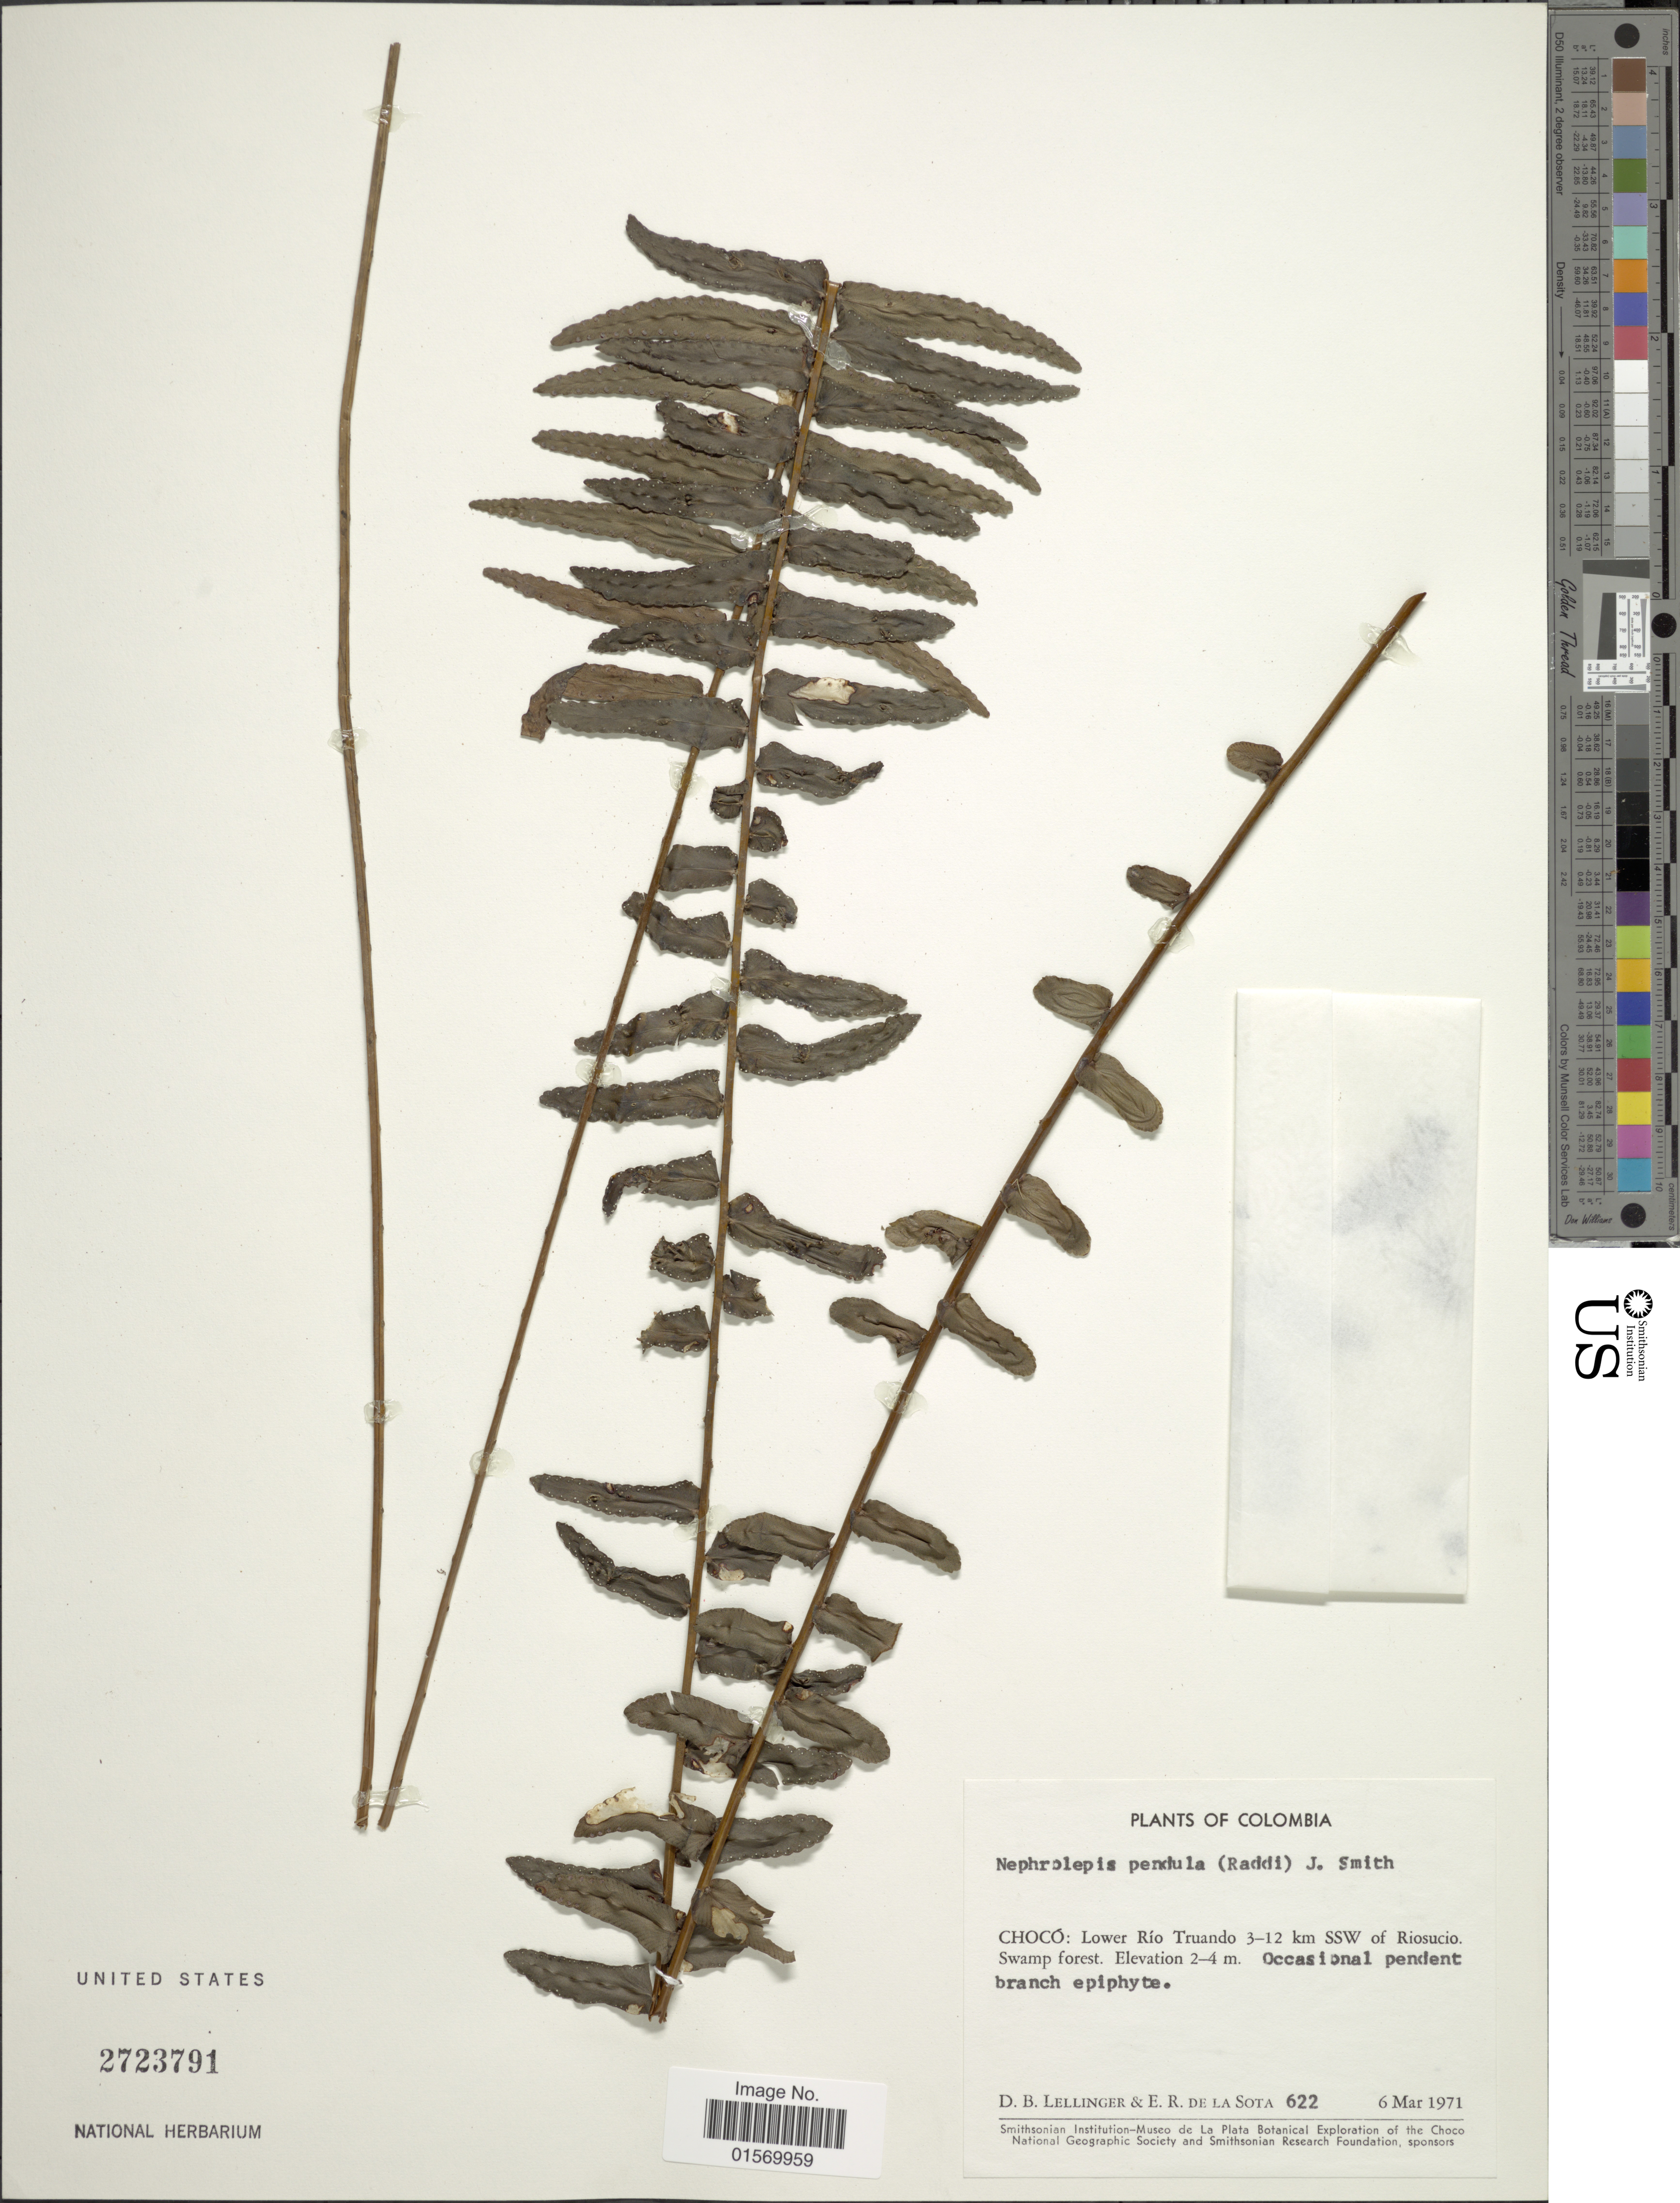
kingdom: Plantae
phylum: Tracheophyta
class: Polypodiopsida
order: Polypodiales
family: Nephrolepidaceae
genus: Nephrolepis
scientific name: Nephrolepis pendula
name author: (Raddi) J. Sm.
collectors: D. B. Lellinger & E. R. de la Sota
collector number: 622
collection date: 1971-03-06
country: Colombia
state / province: Chocó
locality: Lower Río Truando 3-12 km SSW of Riosucio. Swamp forest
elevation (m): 2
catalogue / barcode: US 2723791